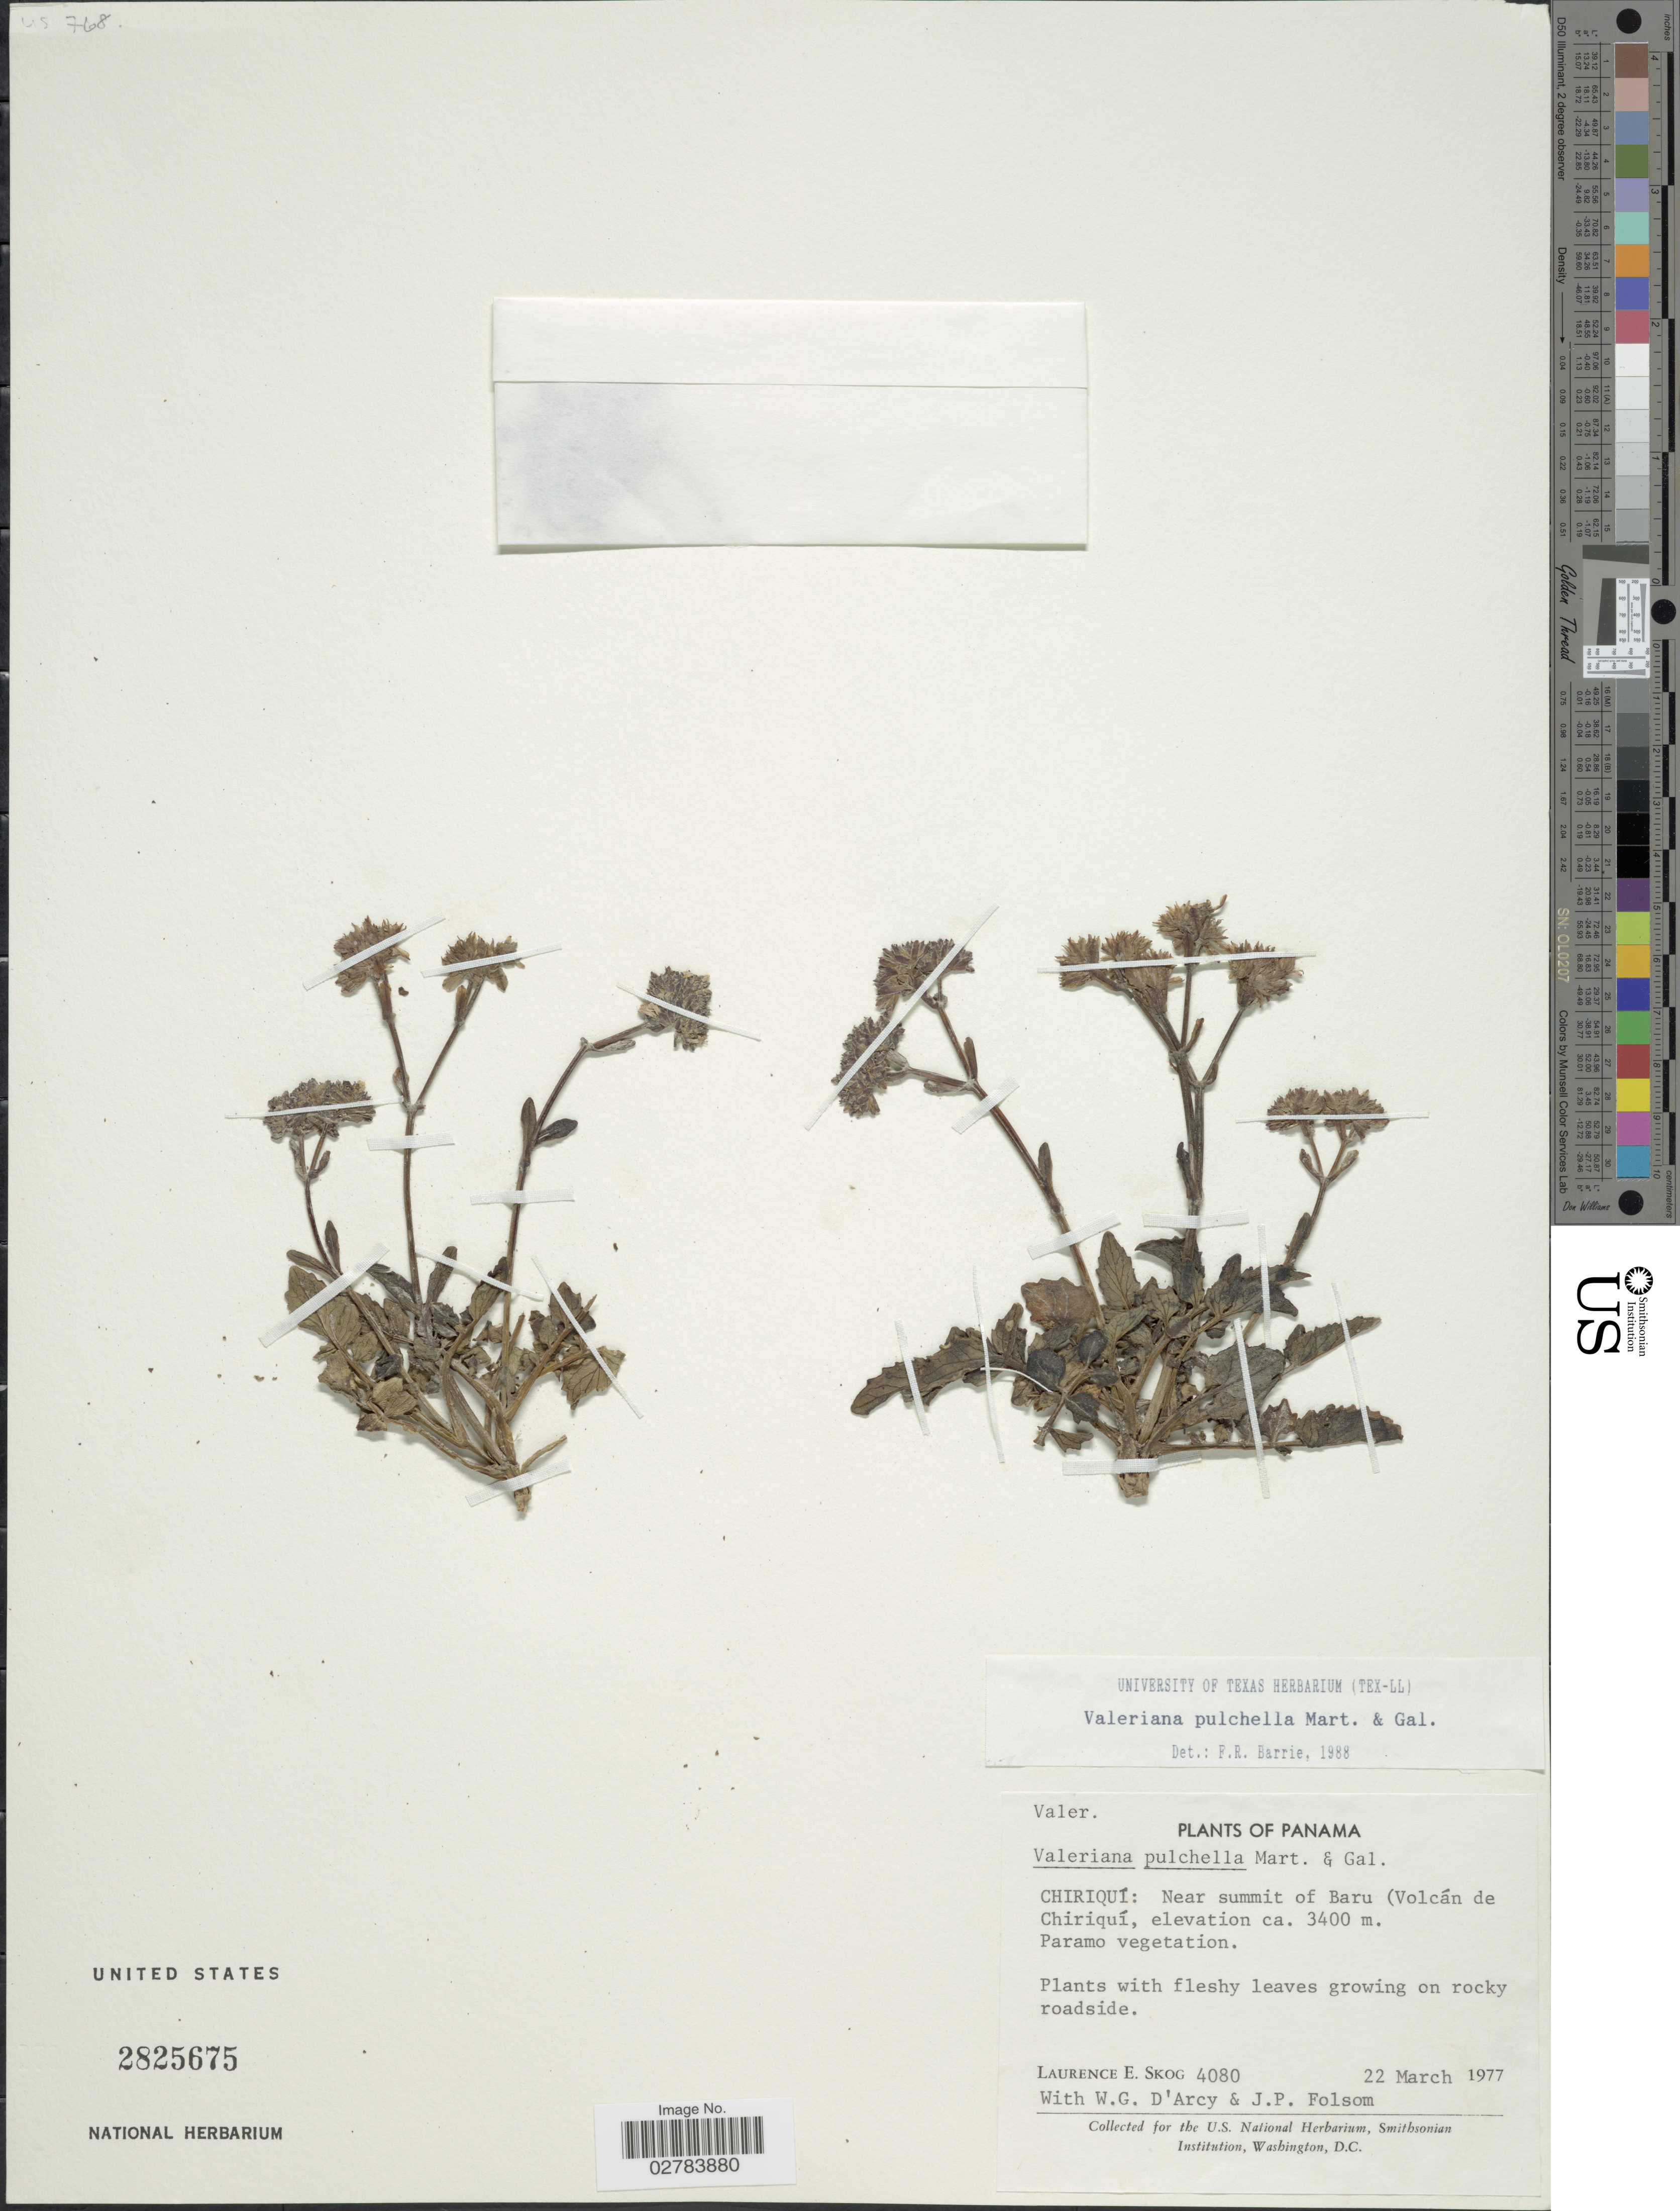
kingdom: Plantae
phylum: Tracheophyta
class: Magnoliopsida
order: Dipsacales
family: Caprifoliaceae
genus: Valeriana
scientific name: Valeriana pulchella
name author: M. Martens & Galeotti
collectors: L. E. Skog, W. G. D'Arcy & J. P. Folsom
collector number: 4080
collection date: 1977-03-22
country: Panama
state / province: Chiriqui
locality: Near summit of Baru (Volcán de Chiriquí).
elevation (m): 3400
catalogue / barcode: US 2825675